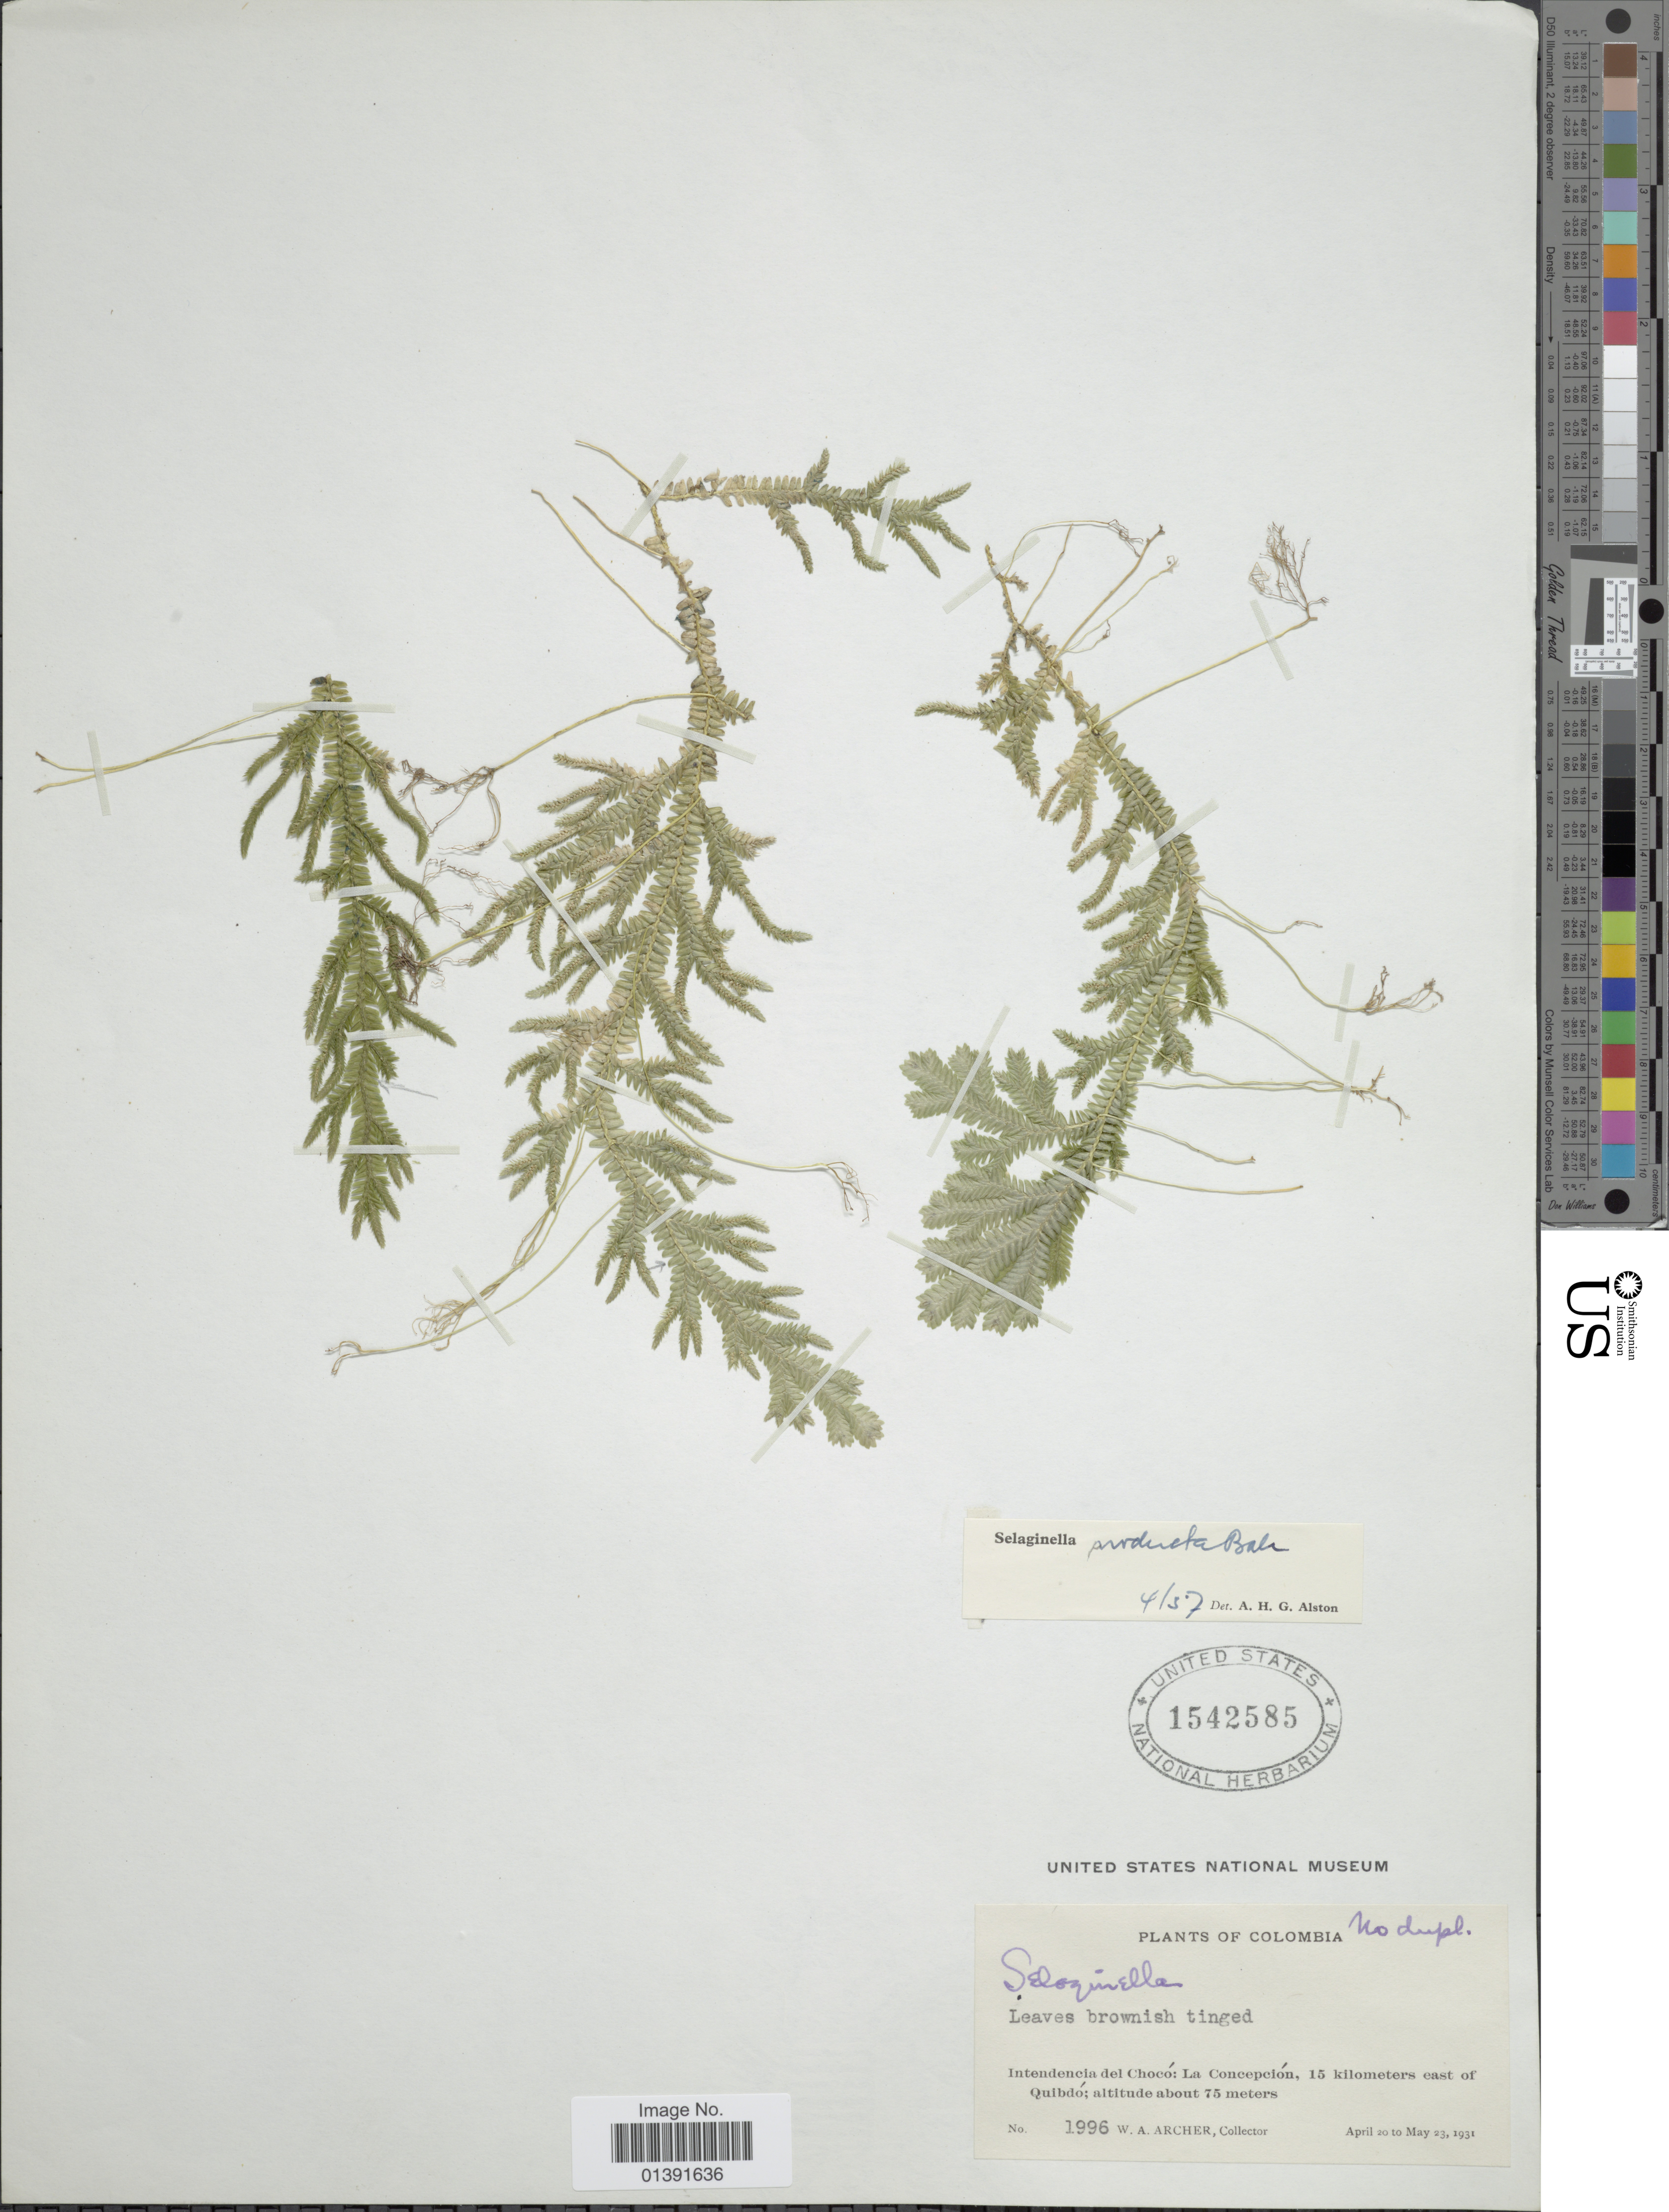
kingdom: Plantae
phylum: Tracheophyta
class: Lycopodiopsida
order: Selaginellales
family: Selaginellaceae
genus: Selaginella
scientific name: Selaginella producta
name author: Baker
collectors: W. A. Archer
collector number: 1996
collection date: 1931-04-20/1931-05-23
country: Colombia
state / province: Chocó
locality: Intendencia del Chocó: La Concepción, 15 kilometers east of Quibdo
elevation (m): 75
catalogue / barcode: US 1542585